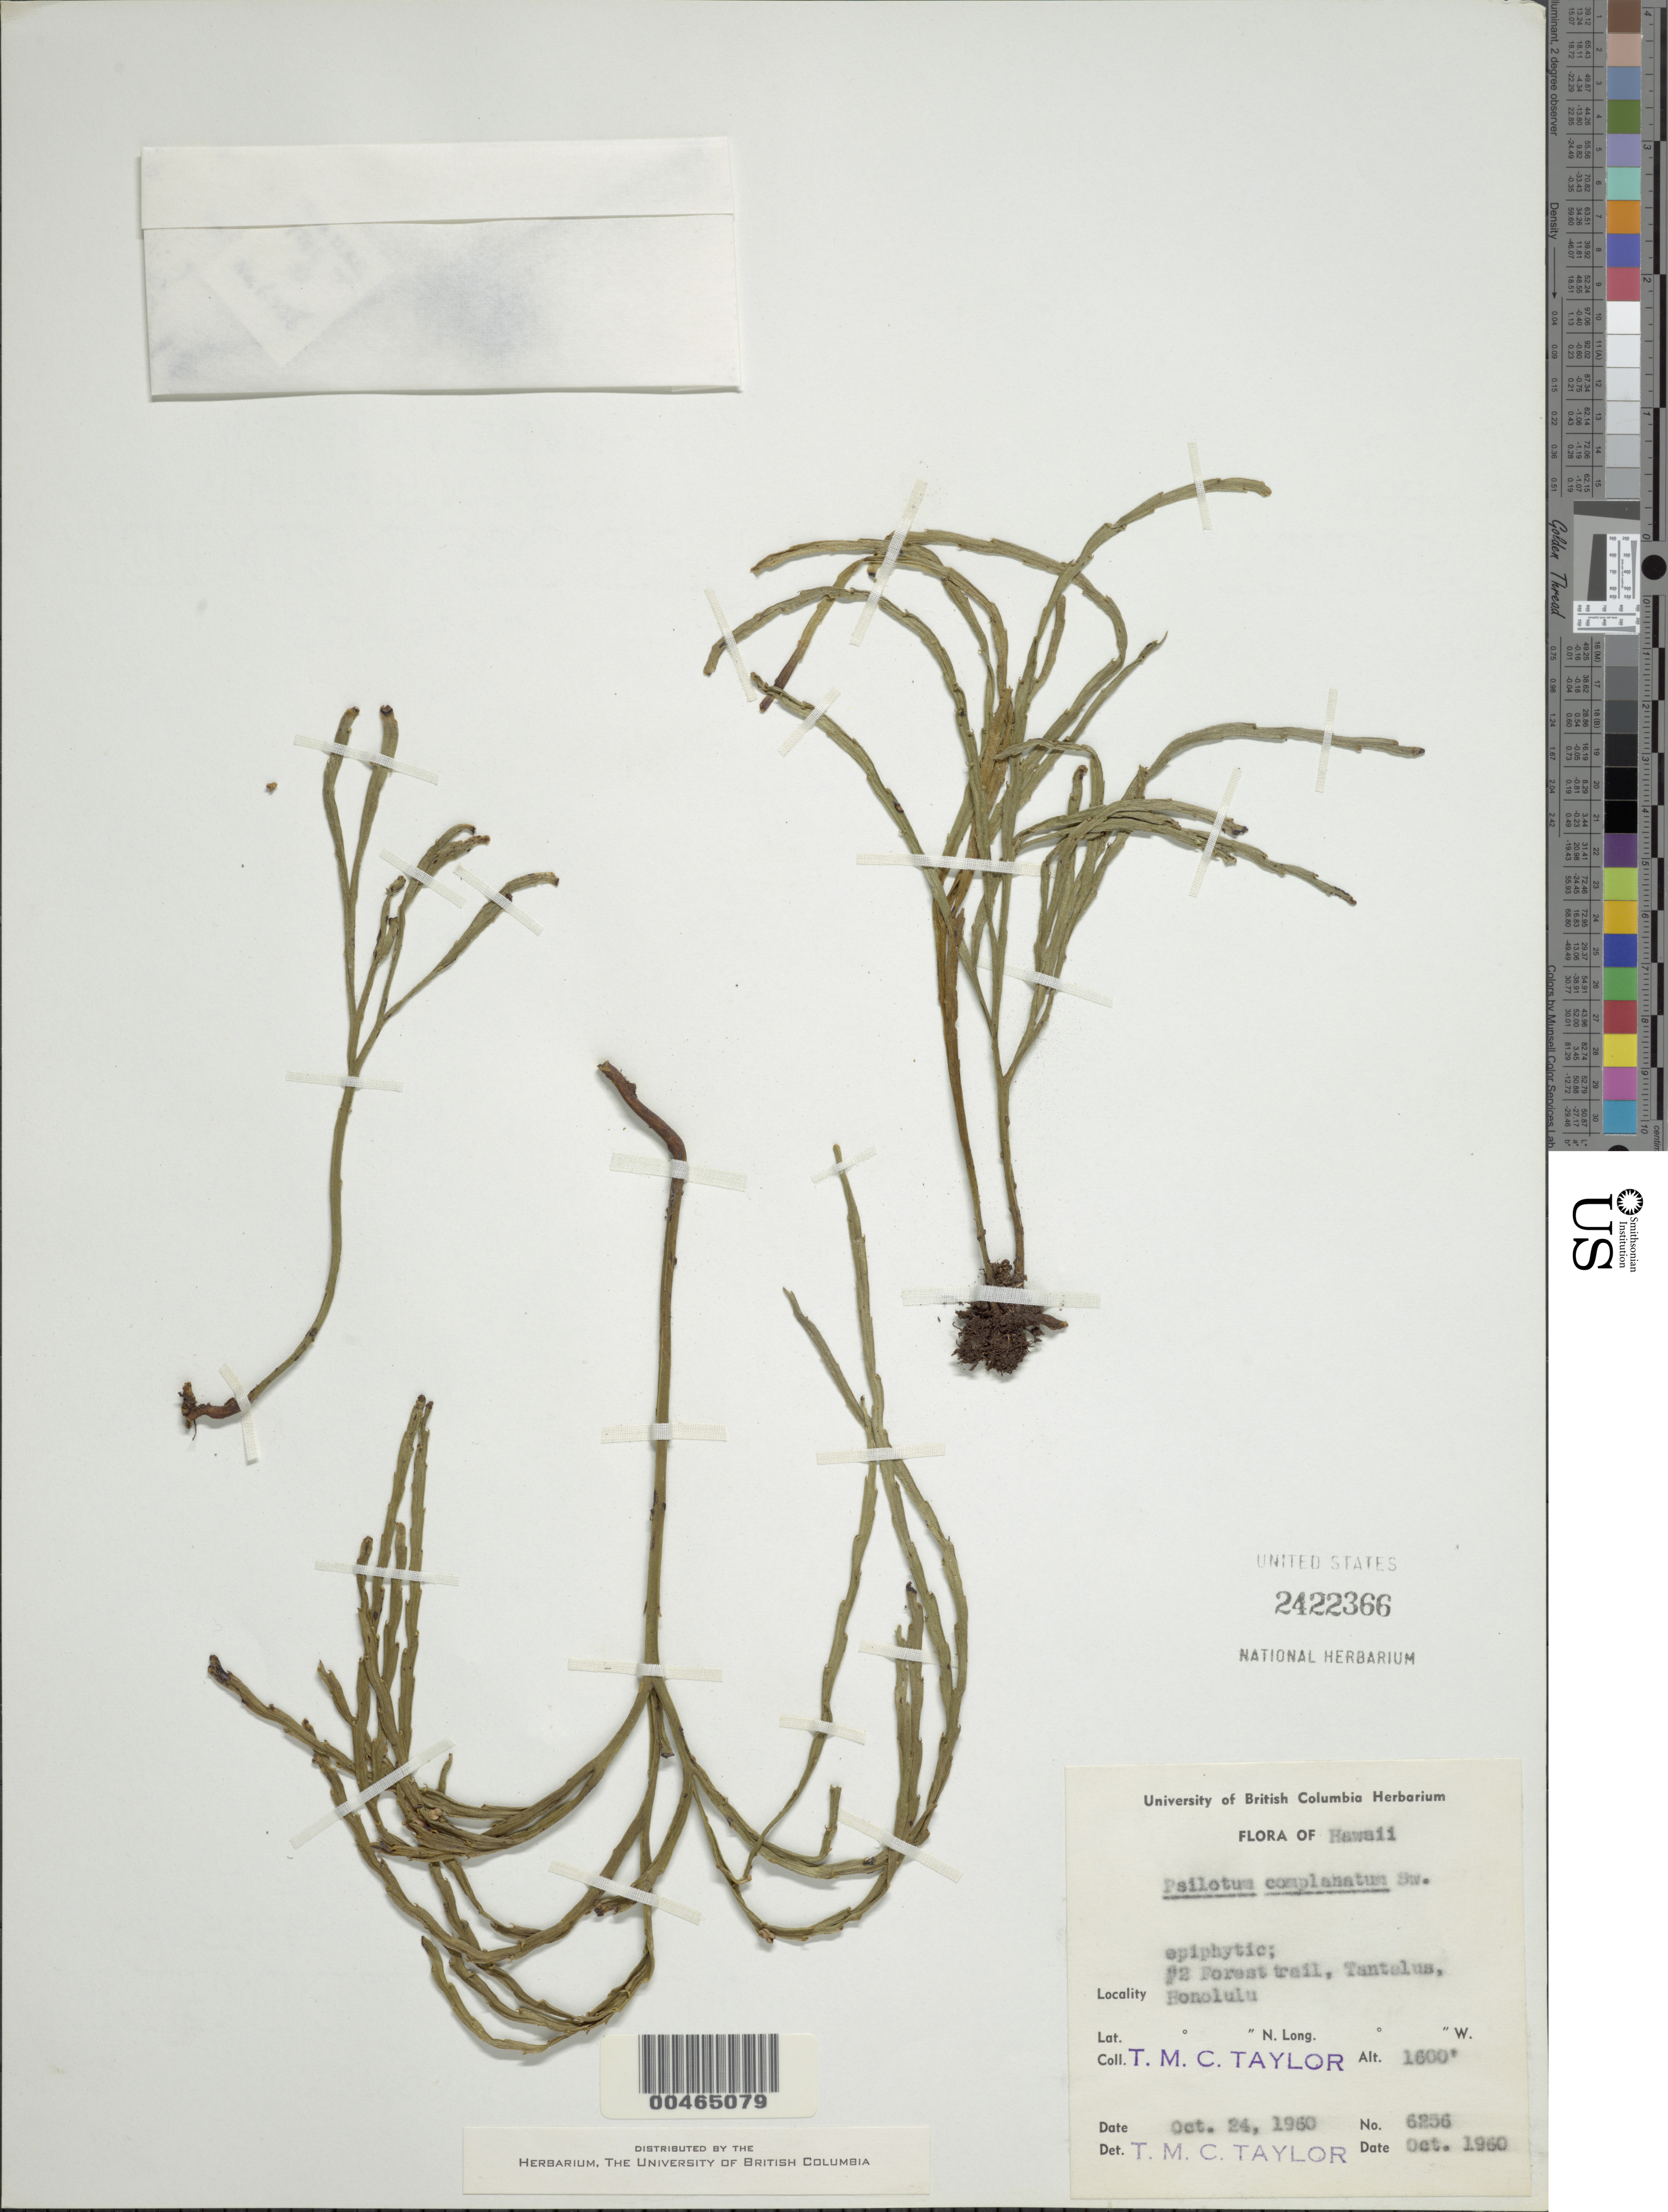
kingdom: Plantae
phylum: Tracheophyta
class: Polypodiopsida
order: Psilotales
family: Psilotaceae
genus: Psilotum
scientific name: Psilotum complanatum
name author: Sw.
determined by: Taylor, T. M. C.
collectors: T. M. C. Taylor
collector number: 6256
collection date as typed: Oct 1960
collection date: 1960-10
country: United States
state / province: Hawaii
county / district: Honolulu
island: Oahu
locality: #2 Forest Trail, Tantalus, Honolulu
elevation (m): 488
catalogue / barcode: US 2422366